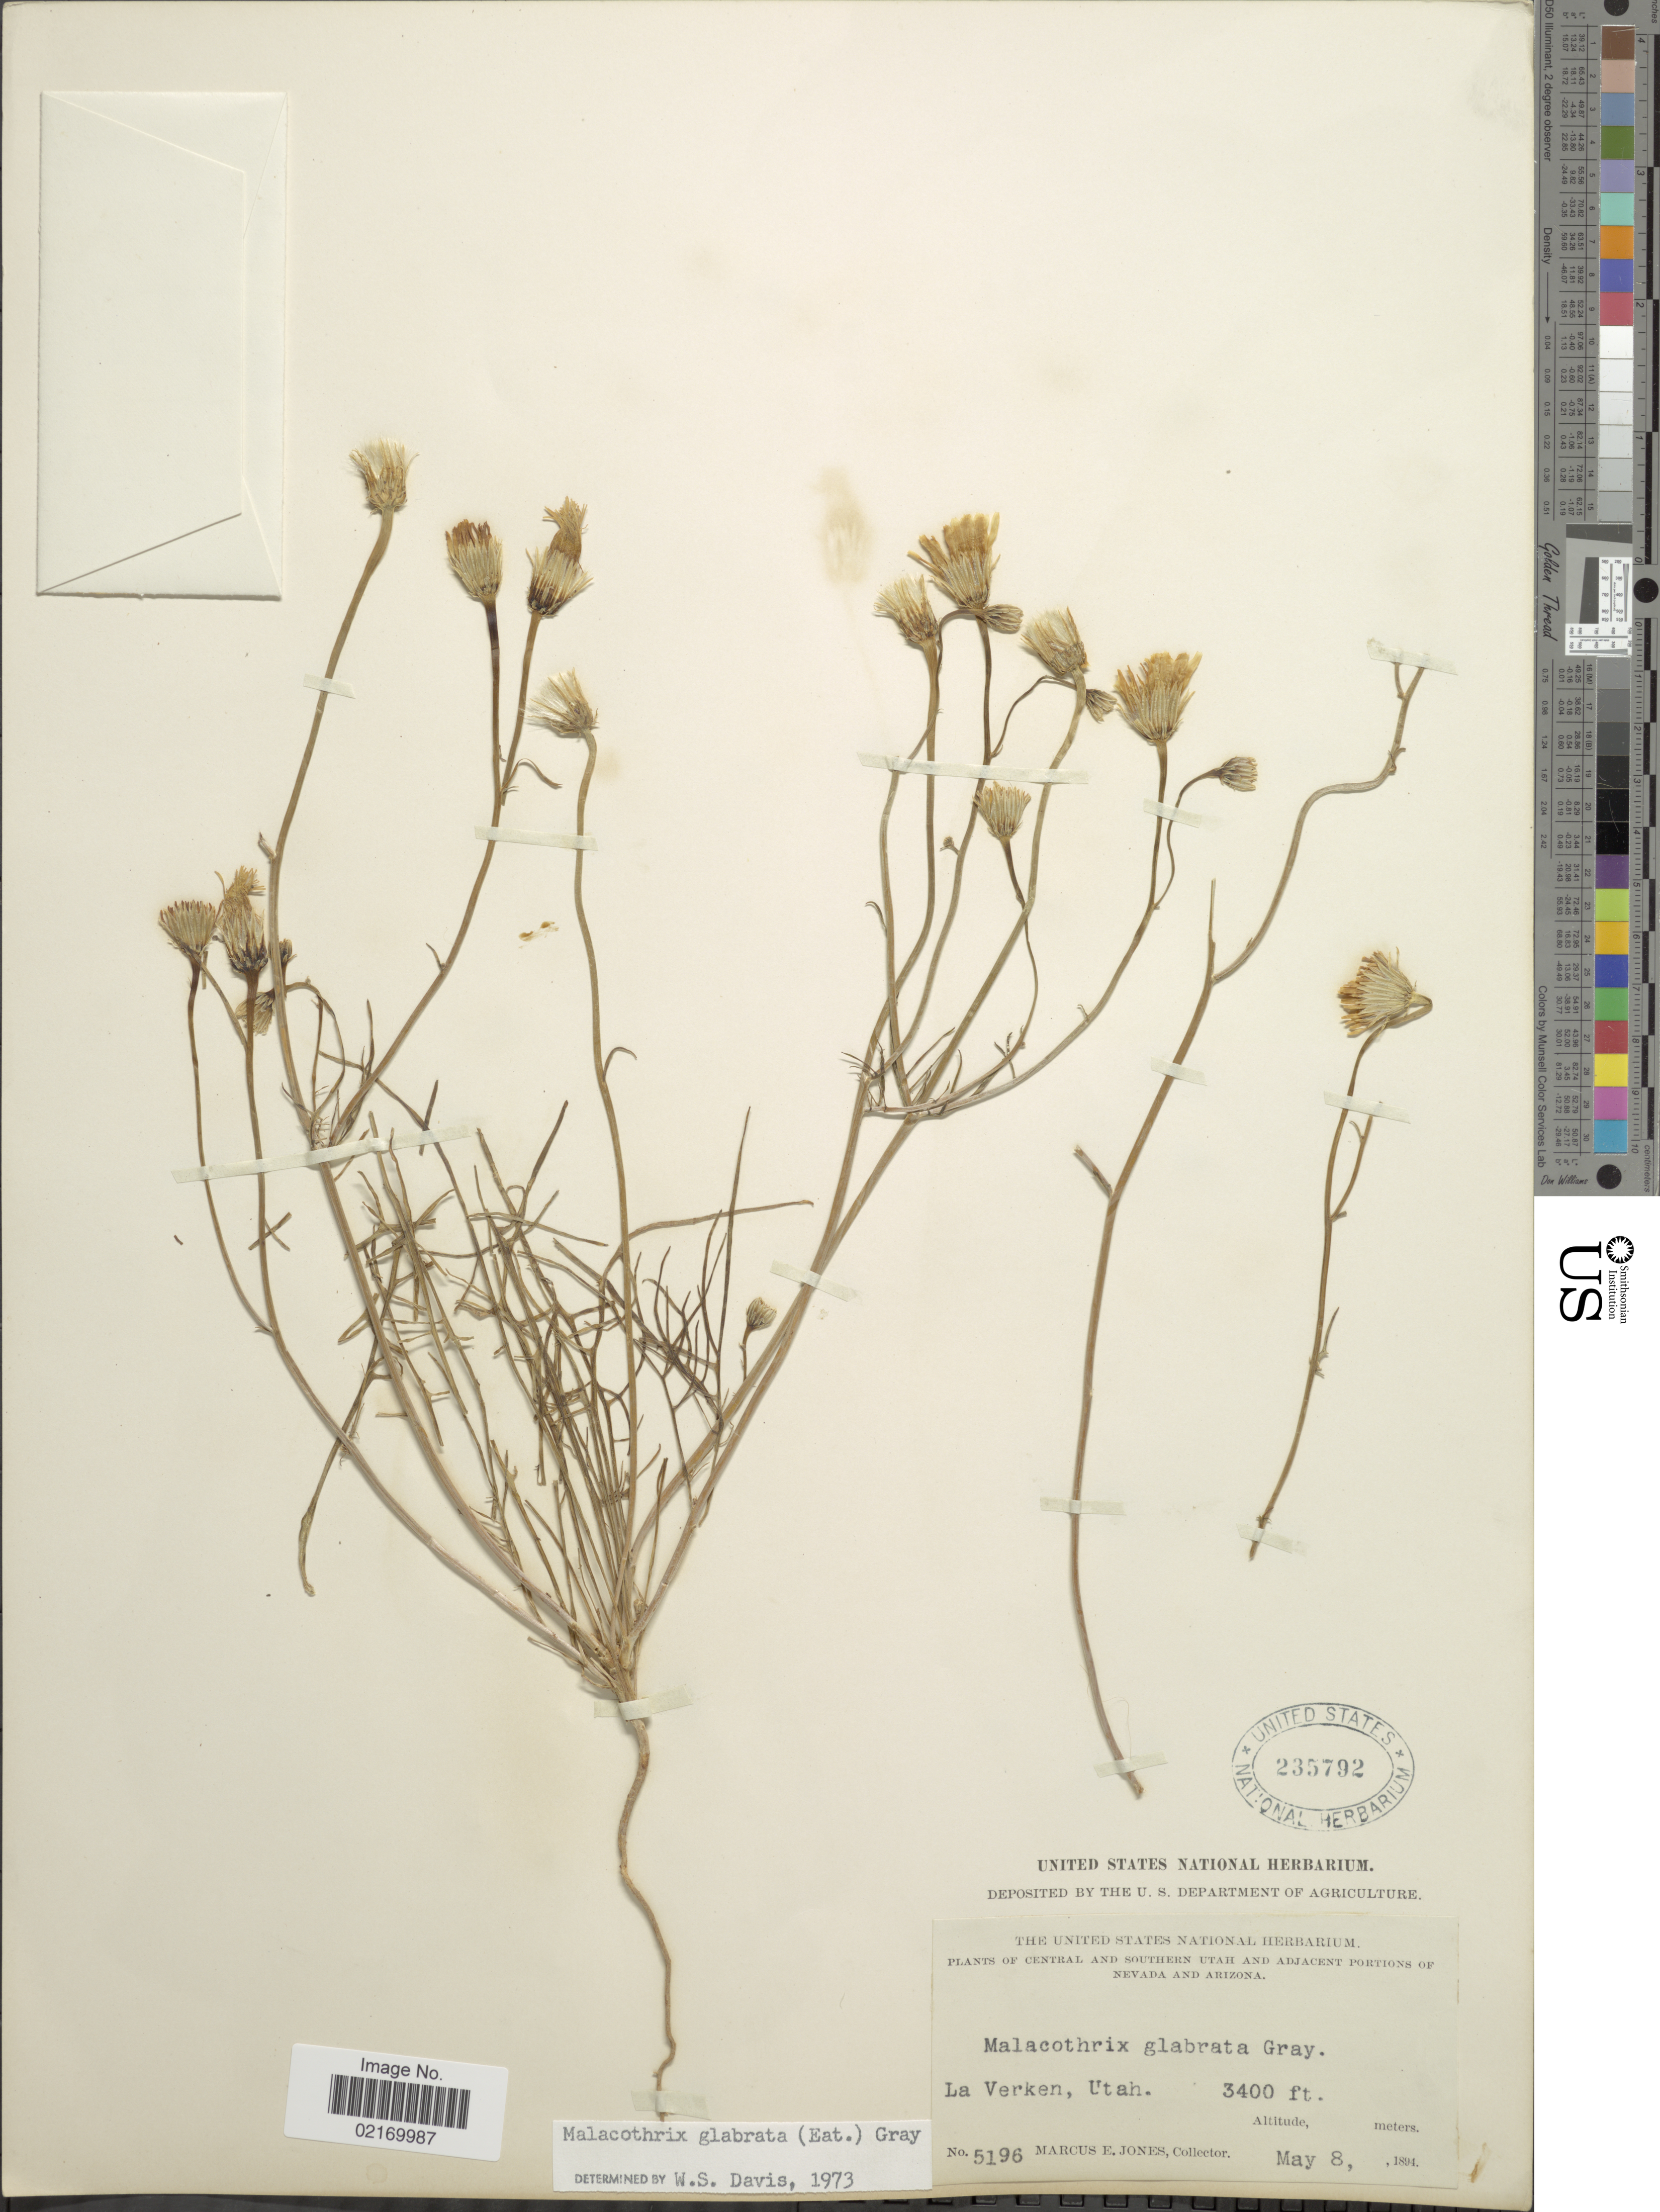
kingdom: Plantae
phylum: Tracheophyta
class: Magnoliopsida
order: Asterales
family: Asteraceae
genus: Malacothrix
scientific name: Malacothrix glabrata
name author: (A. Gray ex D.C. Eaton) A. Gray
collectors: M. E. Jones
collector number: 5196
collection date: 1894-05-08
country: United States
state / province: Utah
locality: La Verken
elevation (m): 1036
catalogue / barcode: US 235792